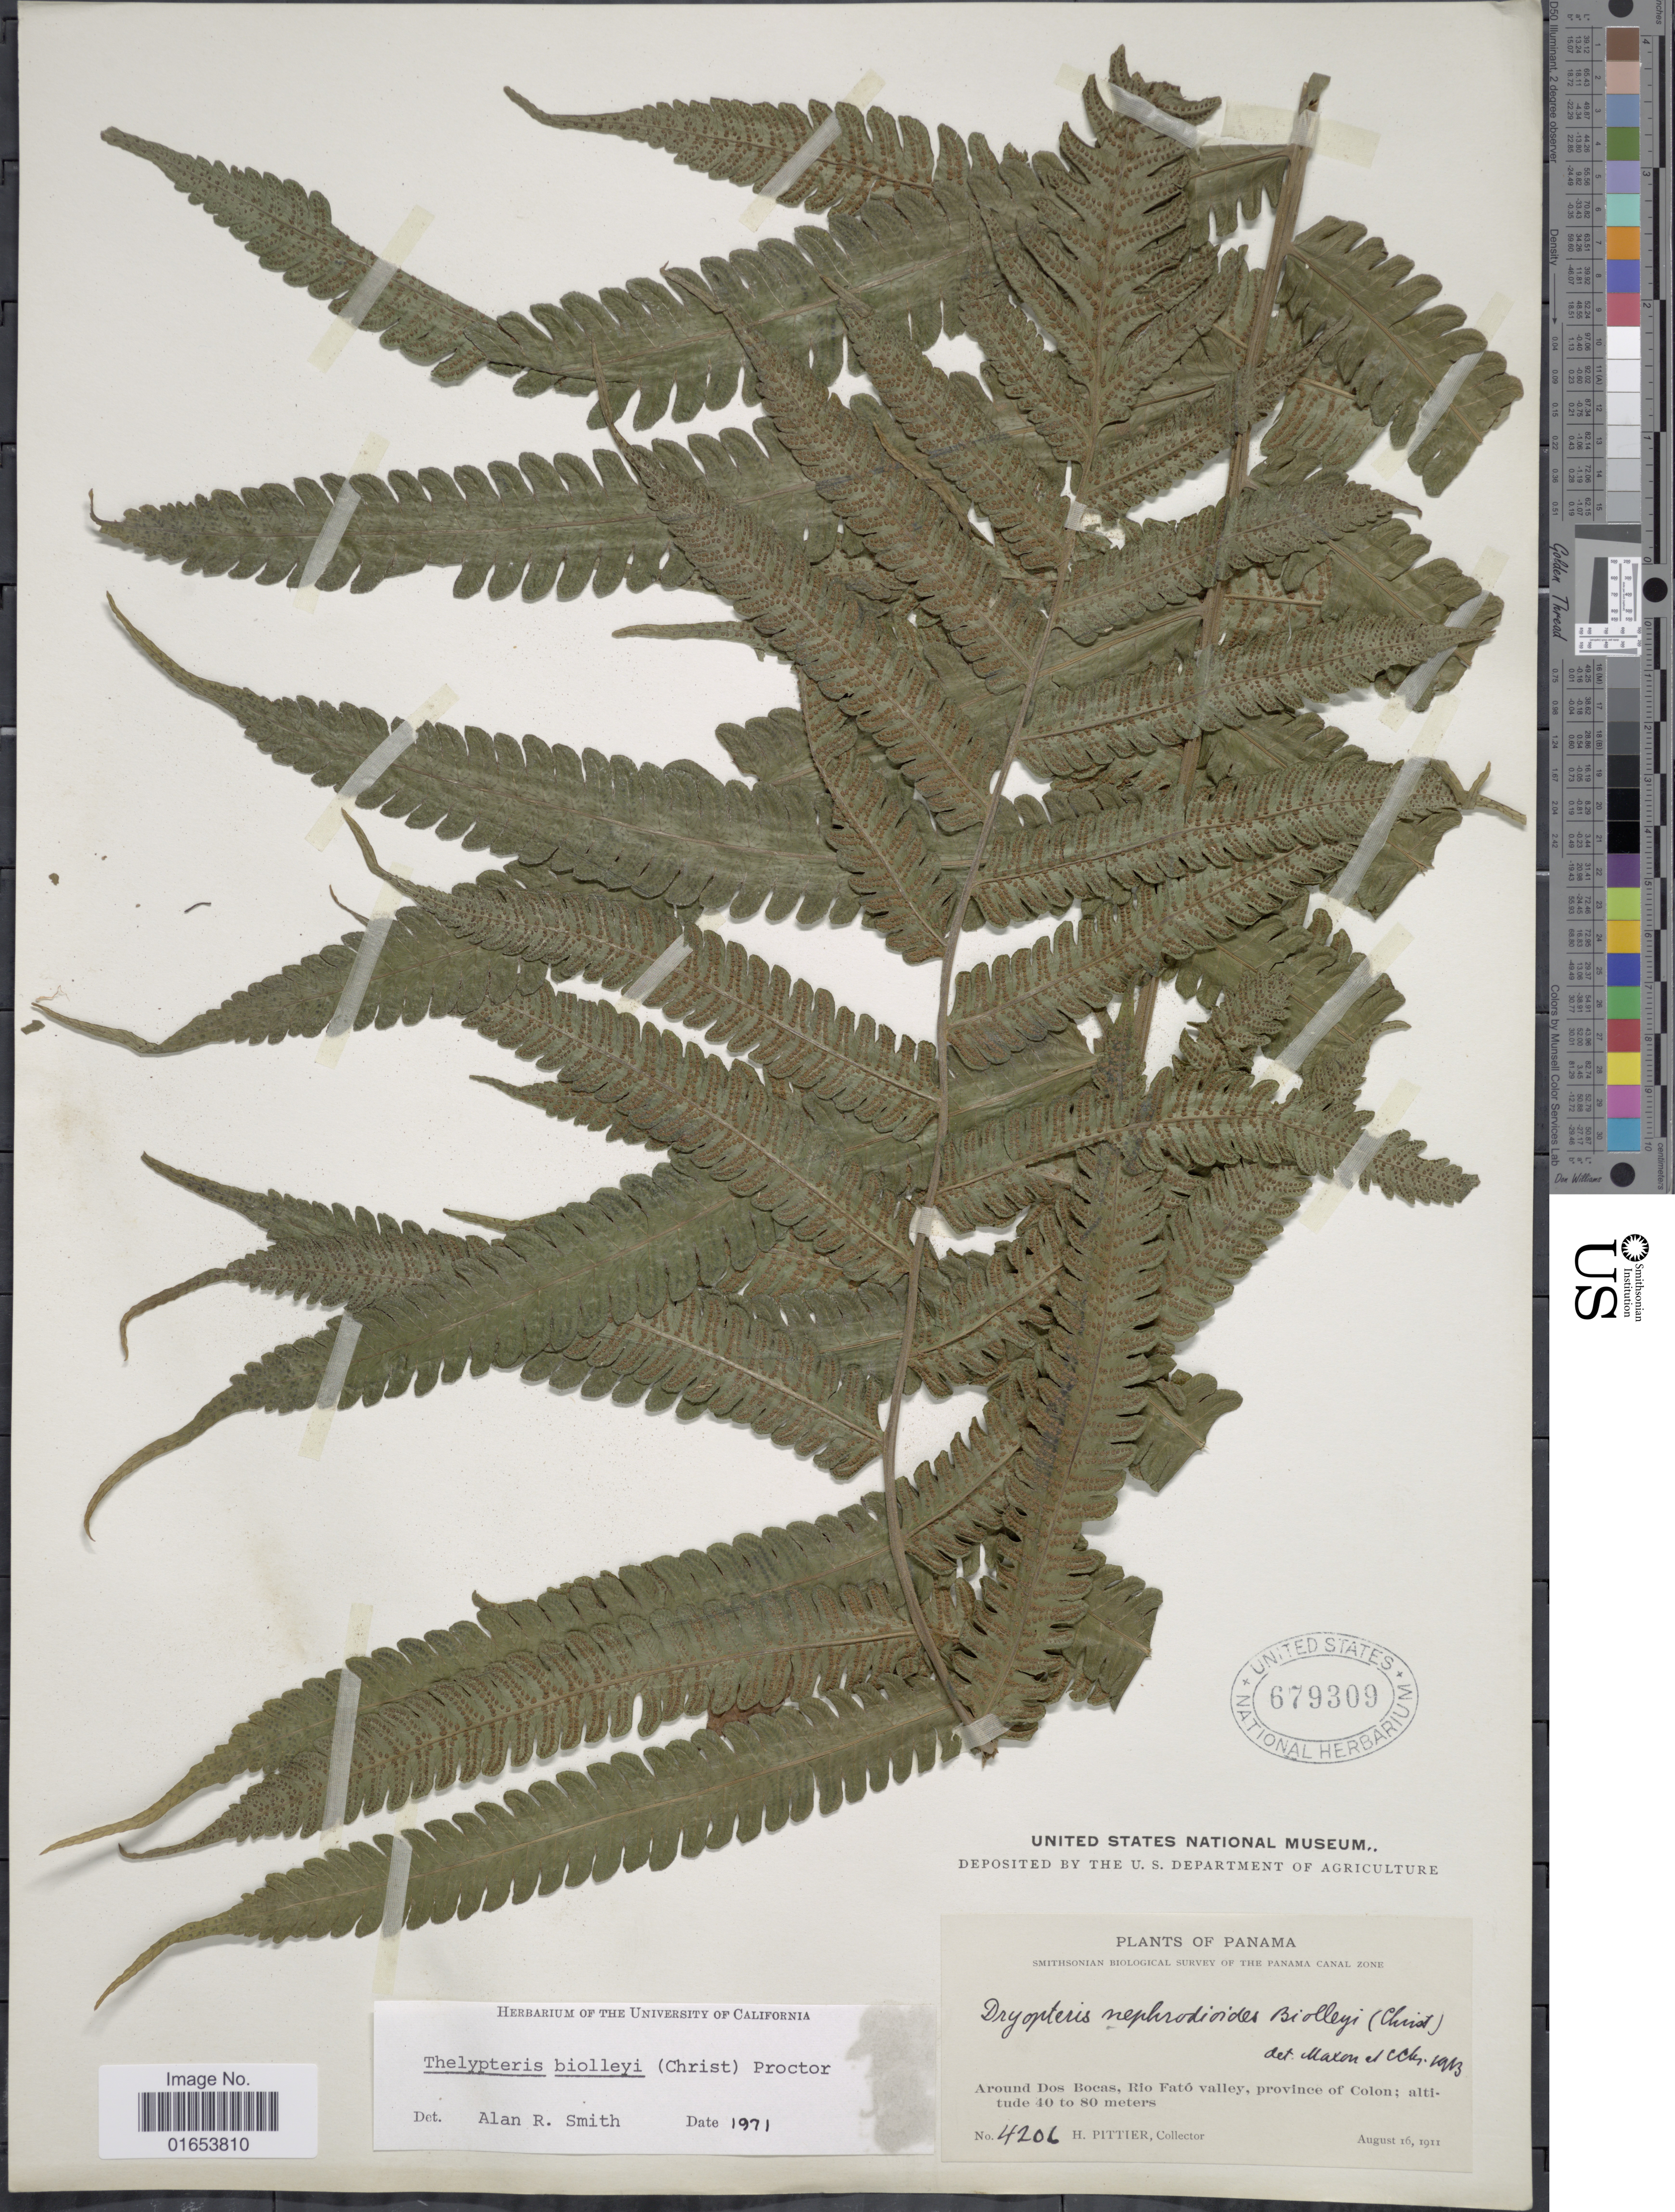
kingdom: Plantae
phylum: Tracheophyta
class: Polypodiopsida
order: Polypodiales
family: Thelypteridaceae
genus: Goniopteris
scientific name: Goniopteris biolleyi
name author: (C. Chr.) Pic. Serm.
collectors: H. F. Pittier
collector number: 4206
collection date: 1911-08-16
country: Panama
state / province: Colón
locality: Around Dos Bocas, Rio Fato valley, province of Colon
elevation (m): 40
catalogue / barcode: US 679309